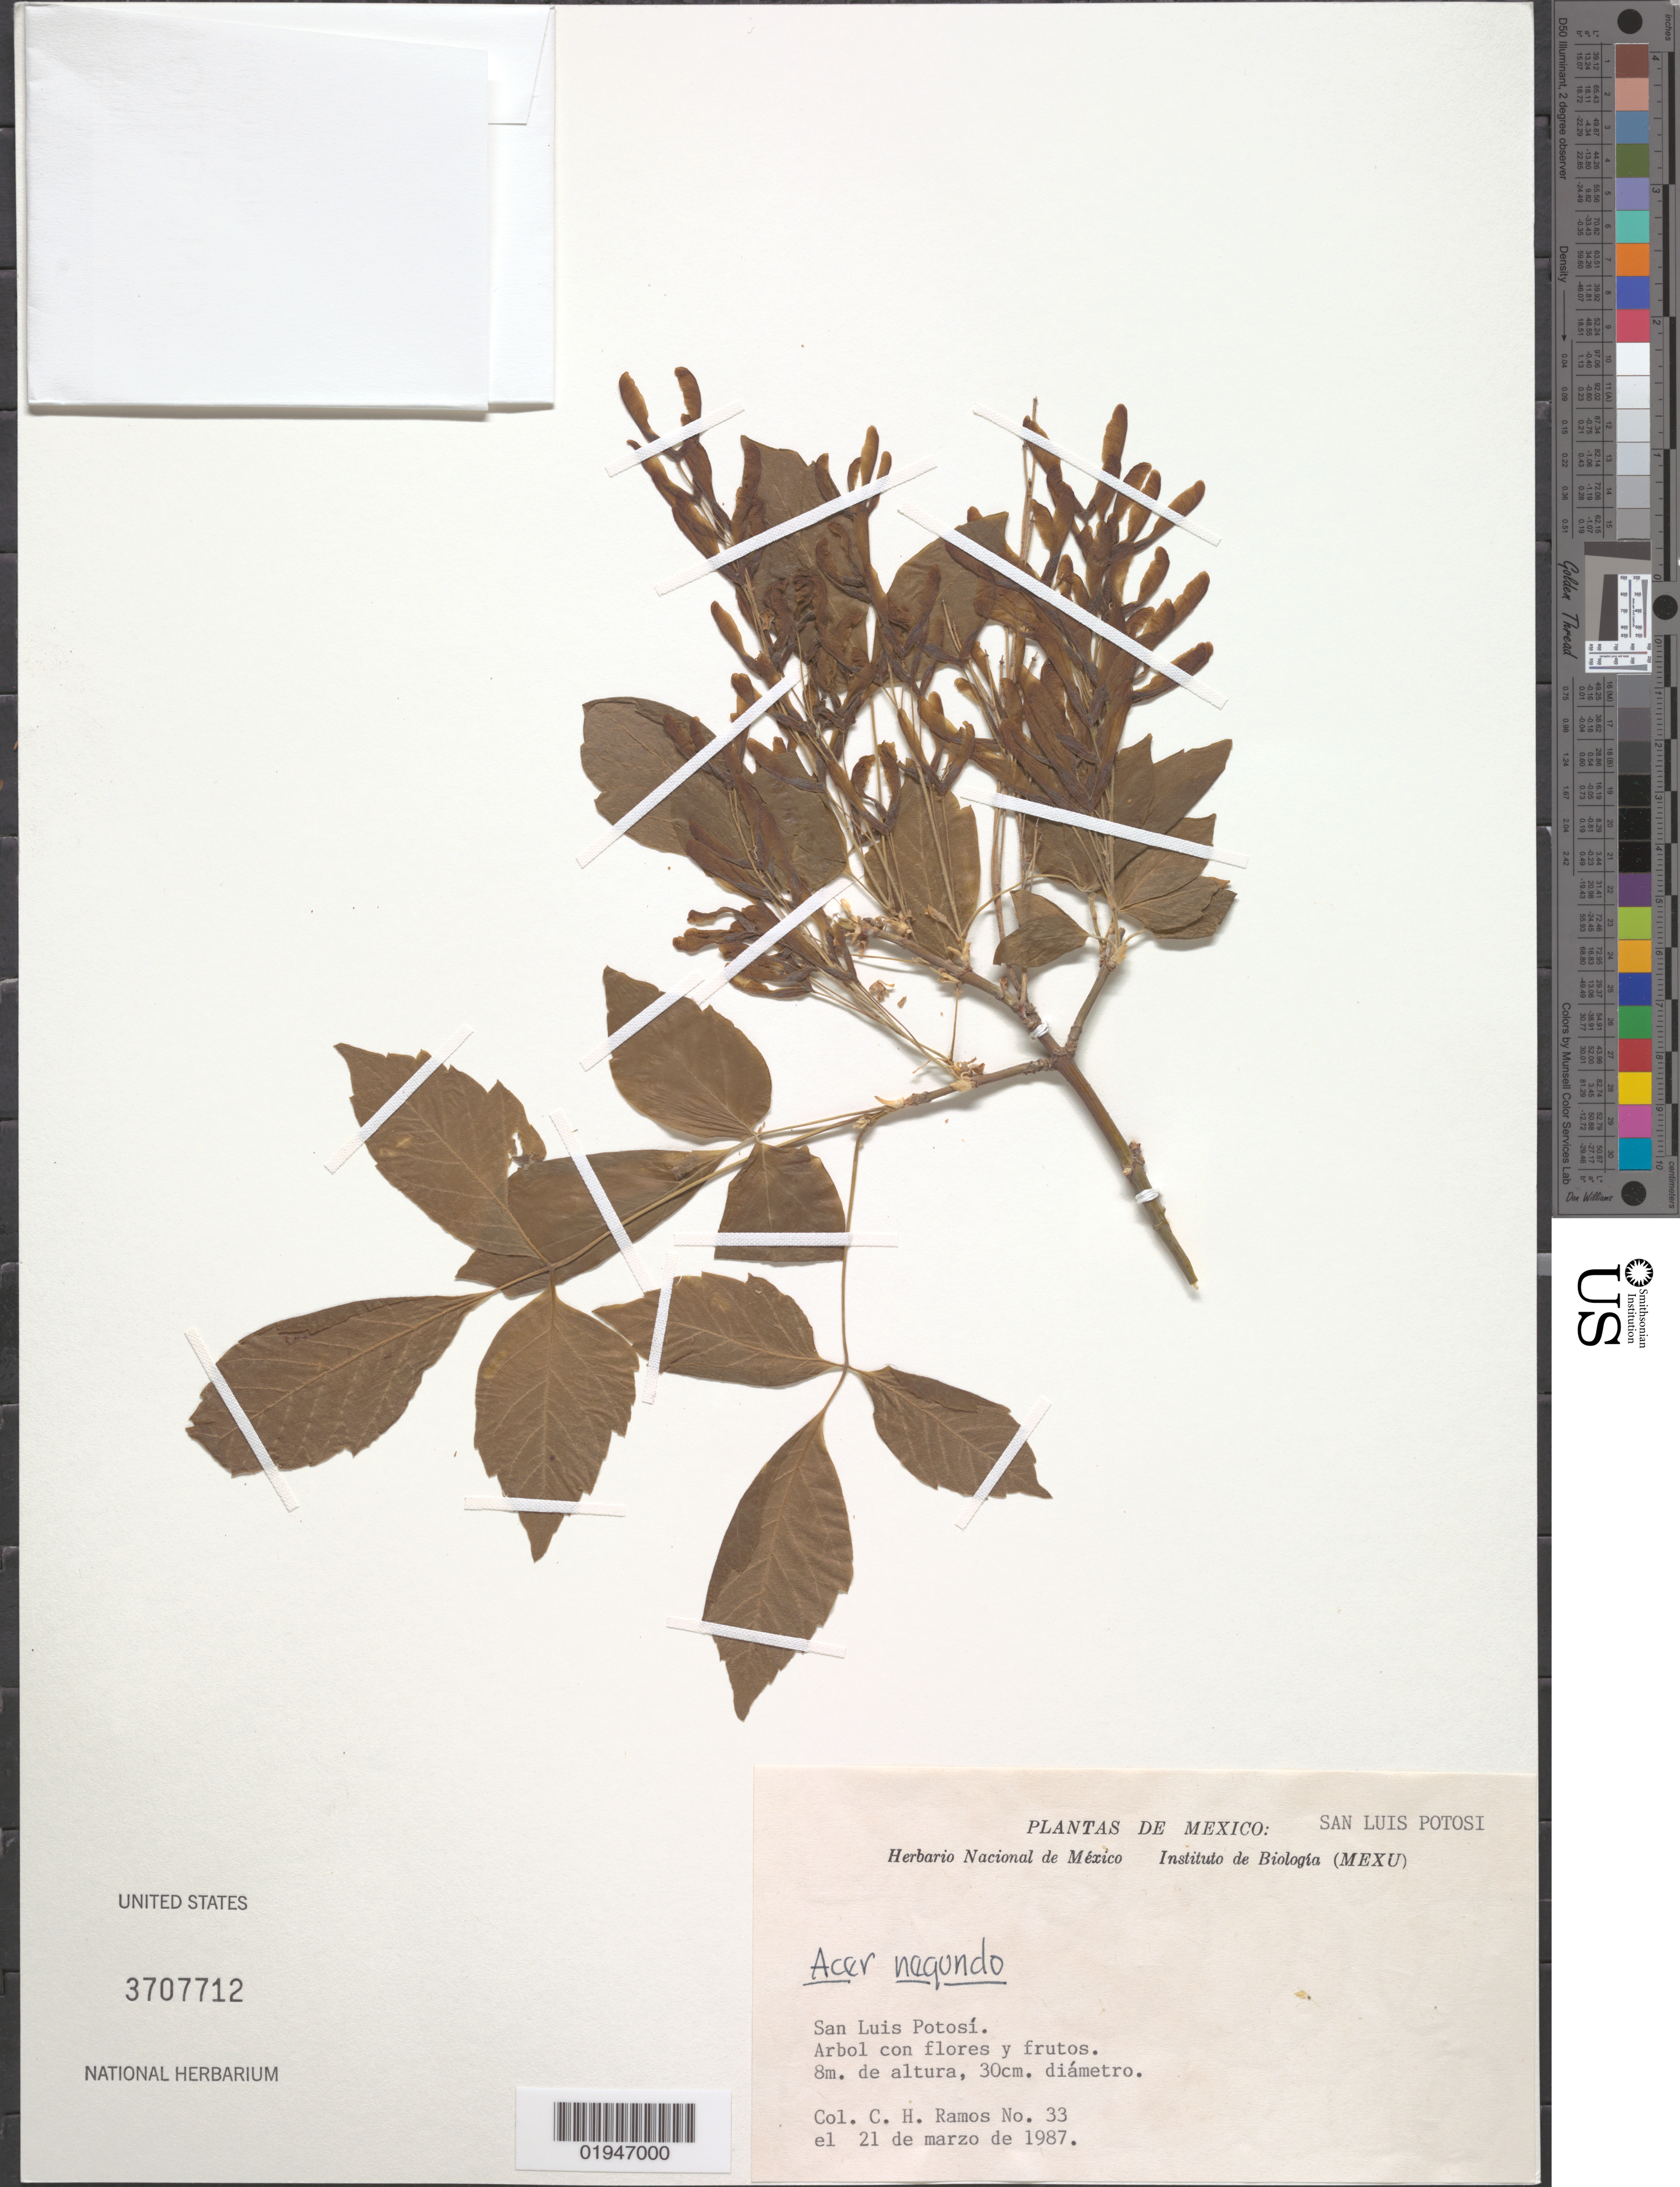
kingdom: Plantae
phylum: Tracheophyta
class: Magnoliopsida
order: Sapindales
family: Sapindaceae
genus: Acer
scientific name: Acer negundo subsp. mexicanum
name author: (DC.) Wesm.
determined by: Acevedo-Rodriguez, P., (US), Smithsonian Institution - National Museum of Natural History (UNITED STATES)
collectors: C. H. Ramos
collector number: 33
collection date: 1987-03-21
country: Mexico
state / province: San Luis Potosi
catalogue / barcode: US 3707712